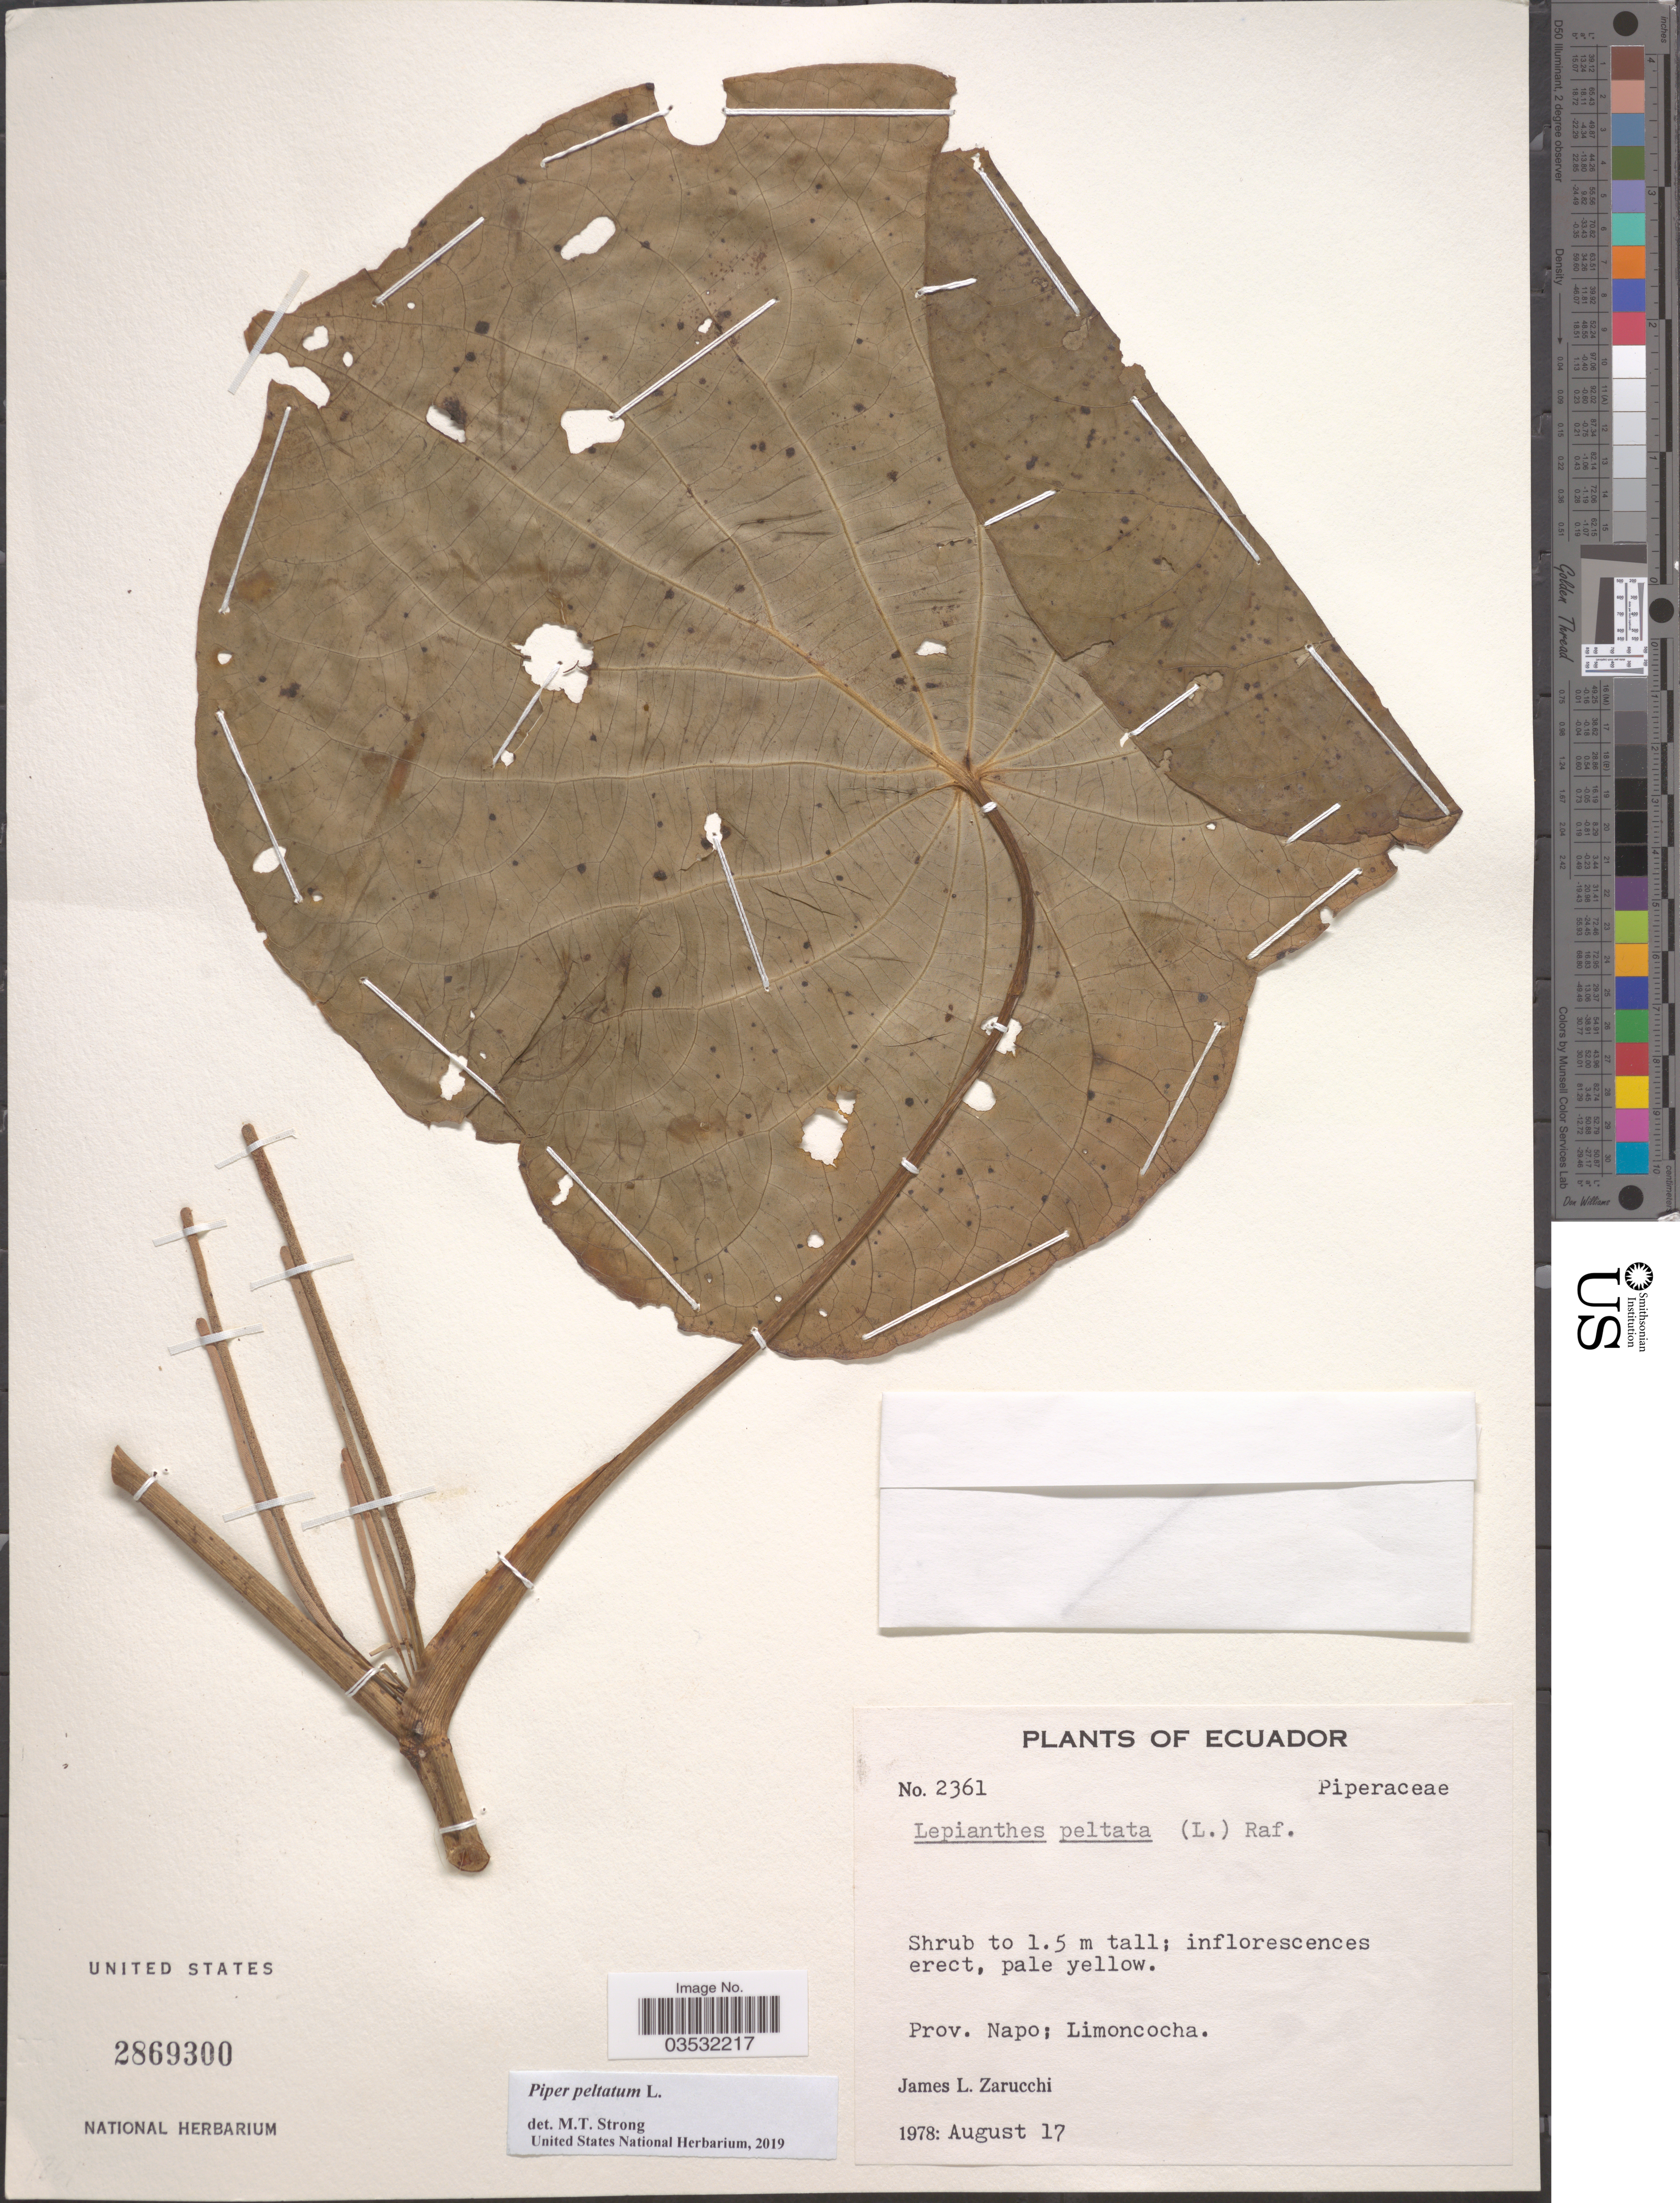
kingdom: Plantae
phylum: Tracheophyta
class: Magnoliopsida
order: Piperales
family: Piperaceae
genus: Piper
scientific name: Piper peltatum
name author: L.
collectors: J. L. Zarucchi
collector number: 2361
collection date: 1978-08-17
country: Ecuador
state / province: Napo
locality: Limoncocha.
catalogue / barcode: US 2869300